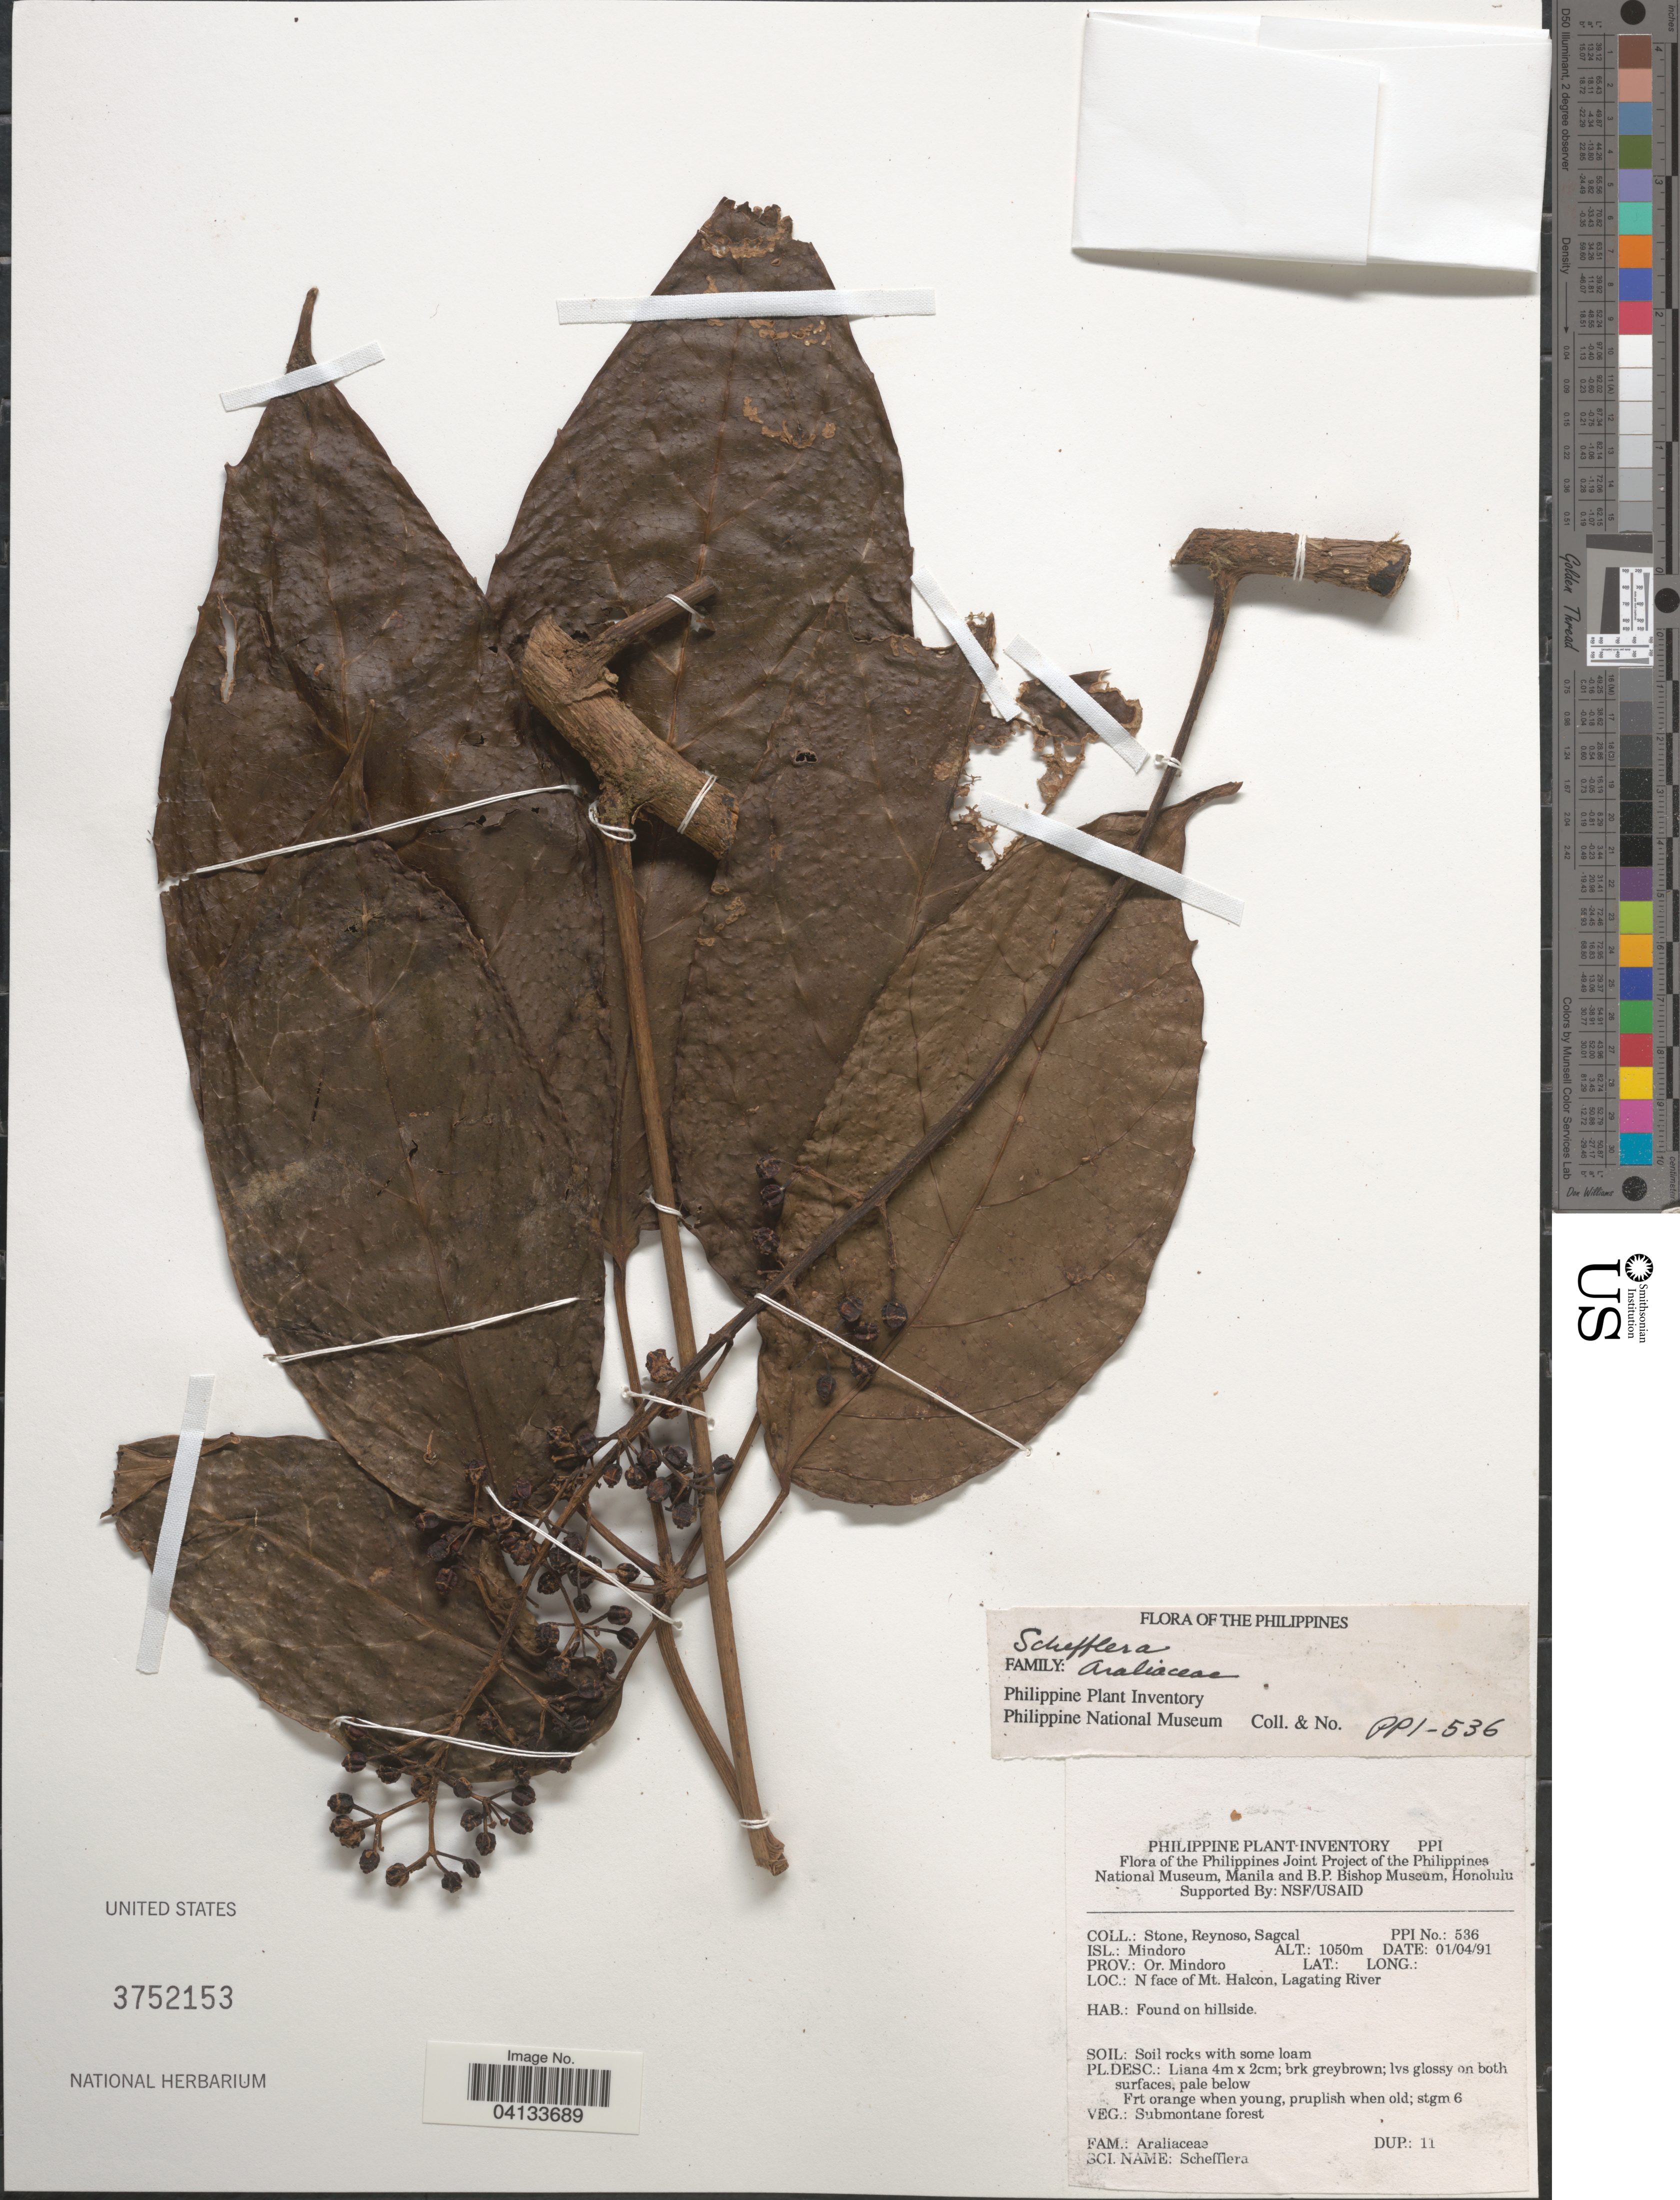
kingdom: Plantae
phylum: Tracheophyta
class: Magnoliopsida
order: Apiales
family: Araliaceae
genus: Schefflera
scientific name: Schefflera sp.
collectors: -. Stone, E. Reynoso & E. Sagcal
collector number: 536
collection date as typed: Transcribed d/m/y: 1/4/91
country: Philippines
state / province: Mimaropa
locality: Isl.: Mindoro. Prov.: Or. Mindoro. N face of Mt. Halcon, Lagating River.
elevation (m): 1050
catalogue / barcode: US 3752153